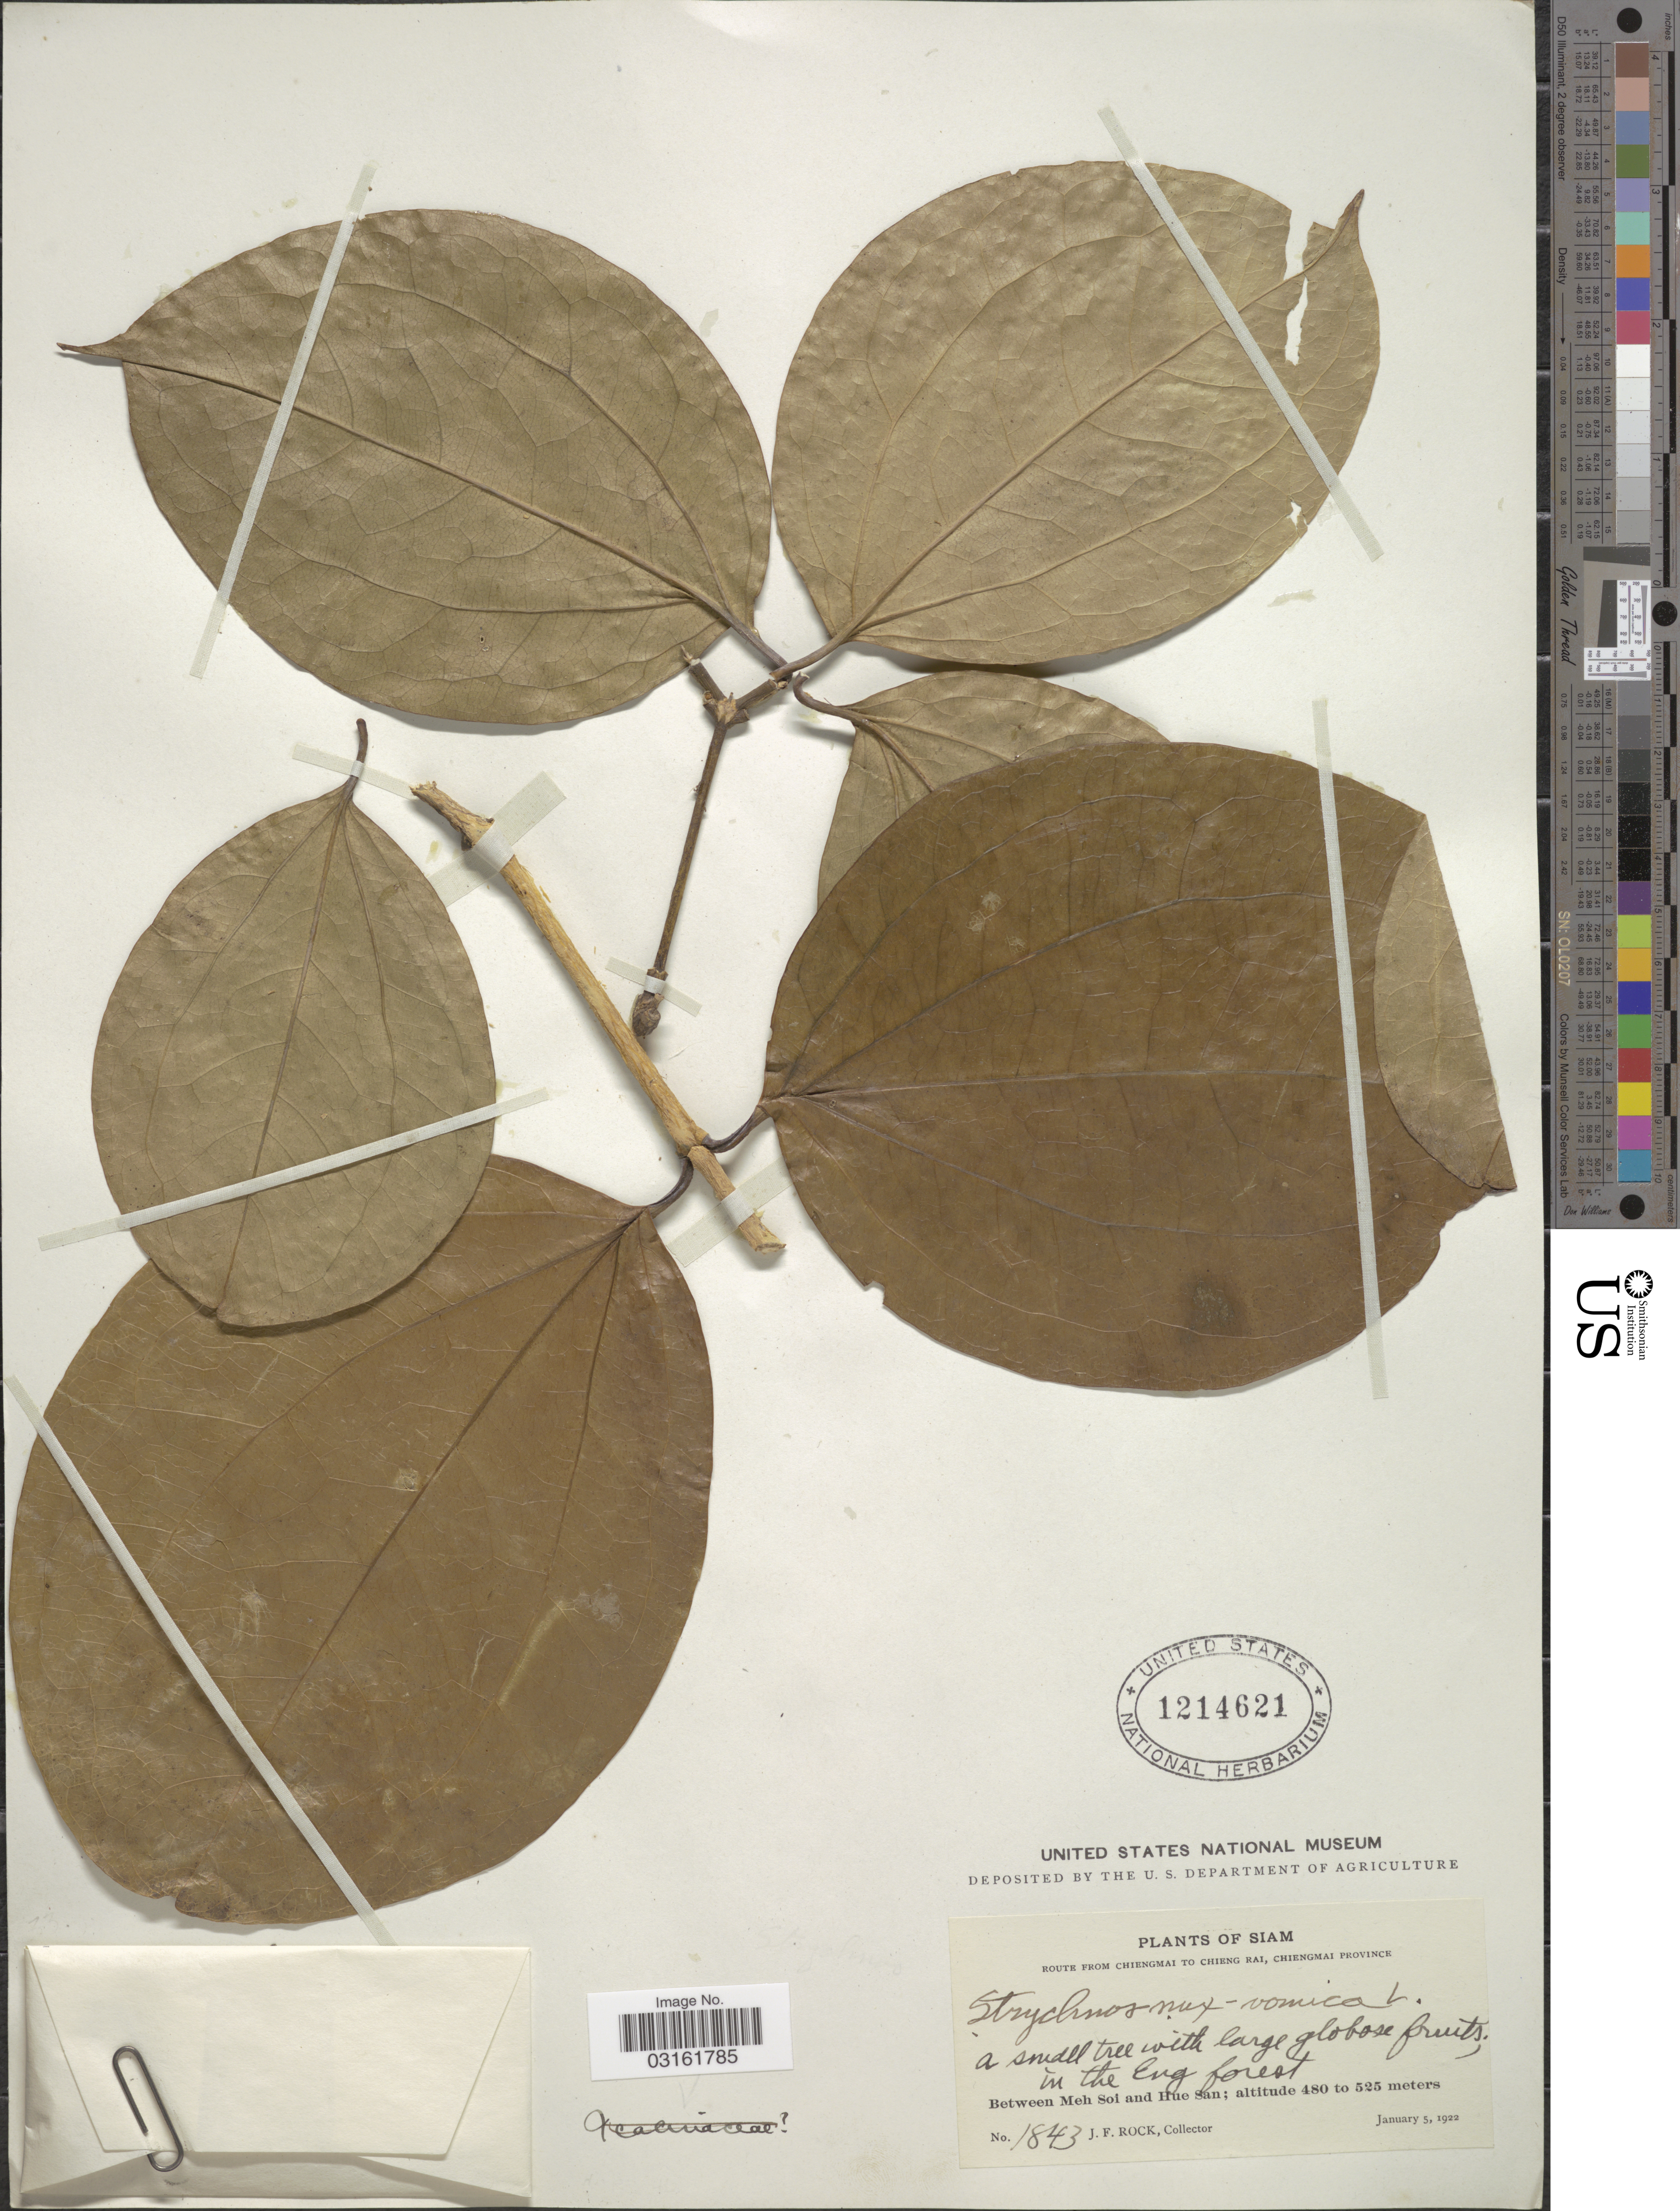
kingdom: Plantae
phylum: Tracheophyta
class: Magnoliopsida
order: Gentianales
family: Loganiaceae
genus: Strychnos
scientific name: Strychnos nux-vomica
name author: L.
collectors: J. Rock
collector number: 1843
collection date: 1922-01-05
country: Thailand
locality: Siam. Between Meh Soi and Hue San.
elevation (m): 480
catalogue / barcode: US 1214621